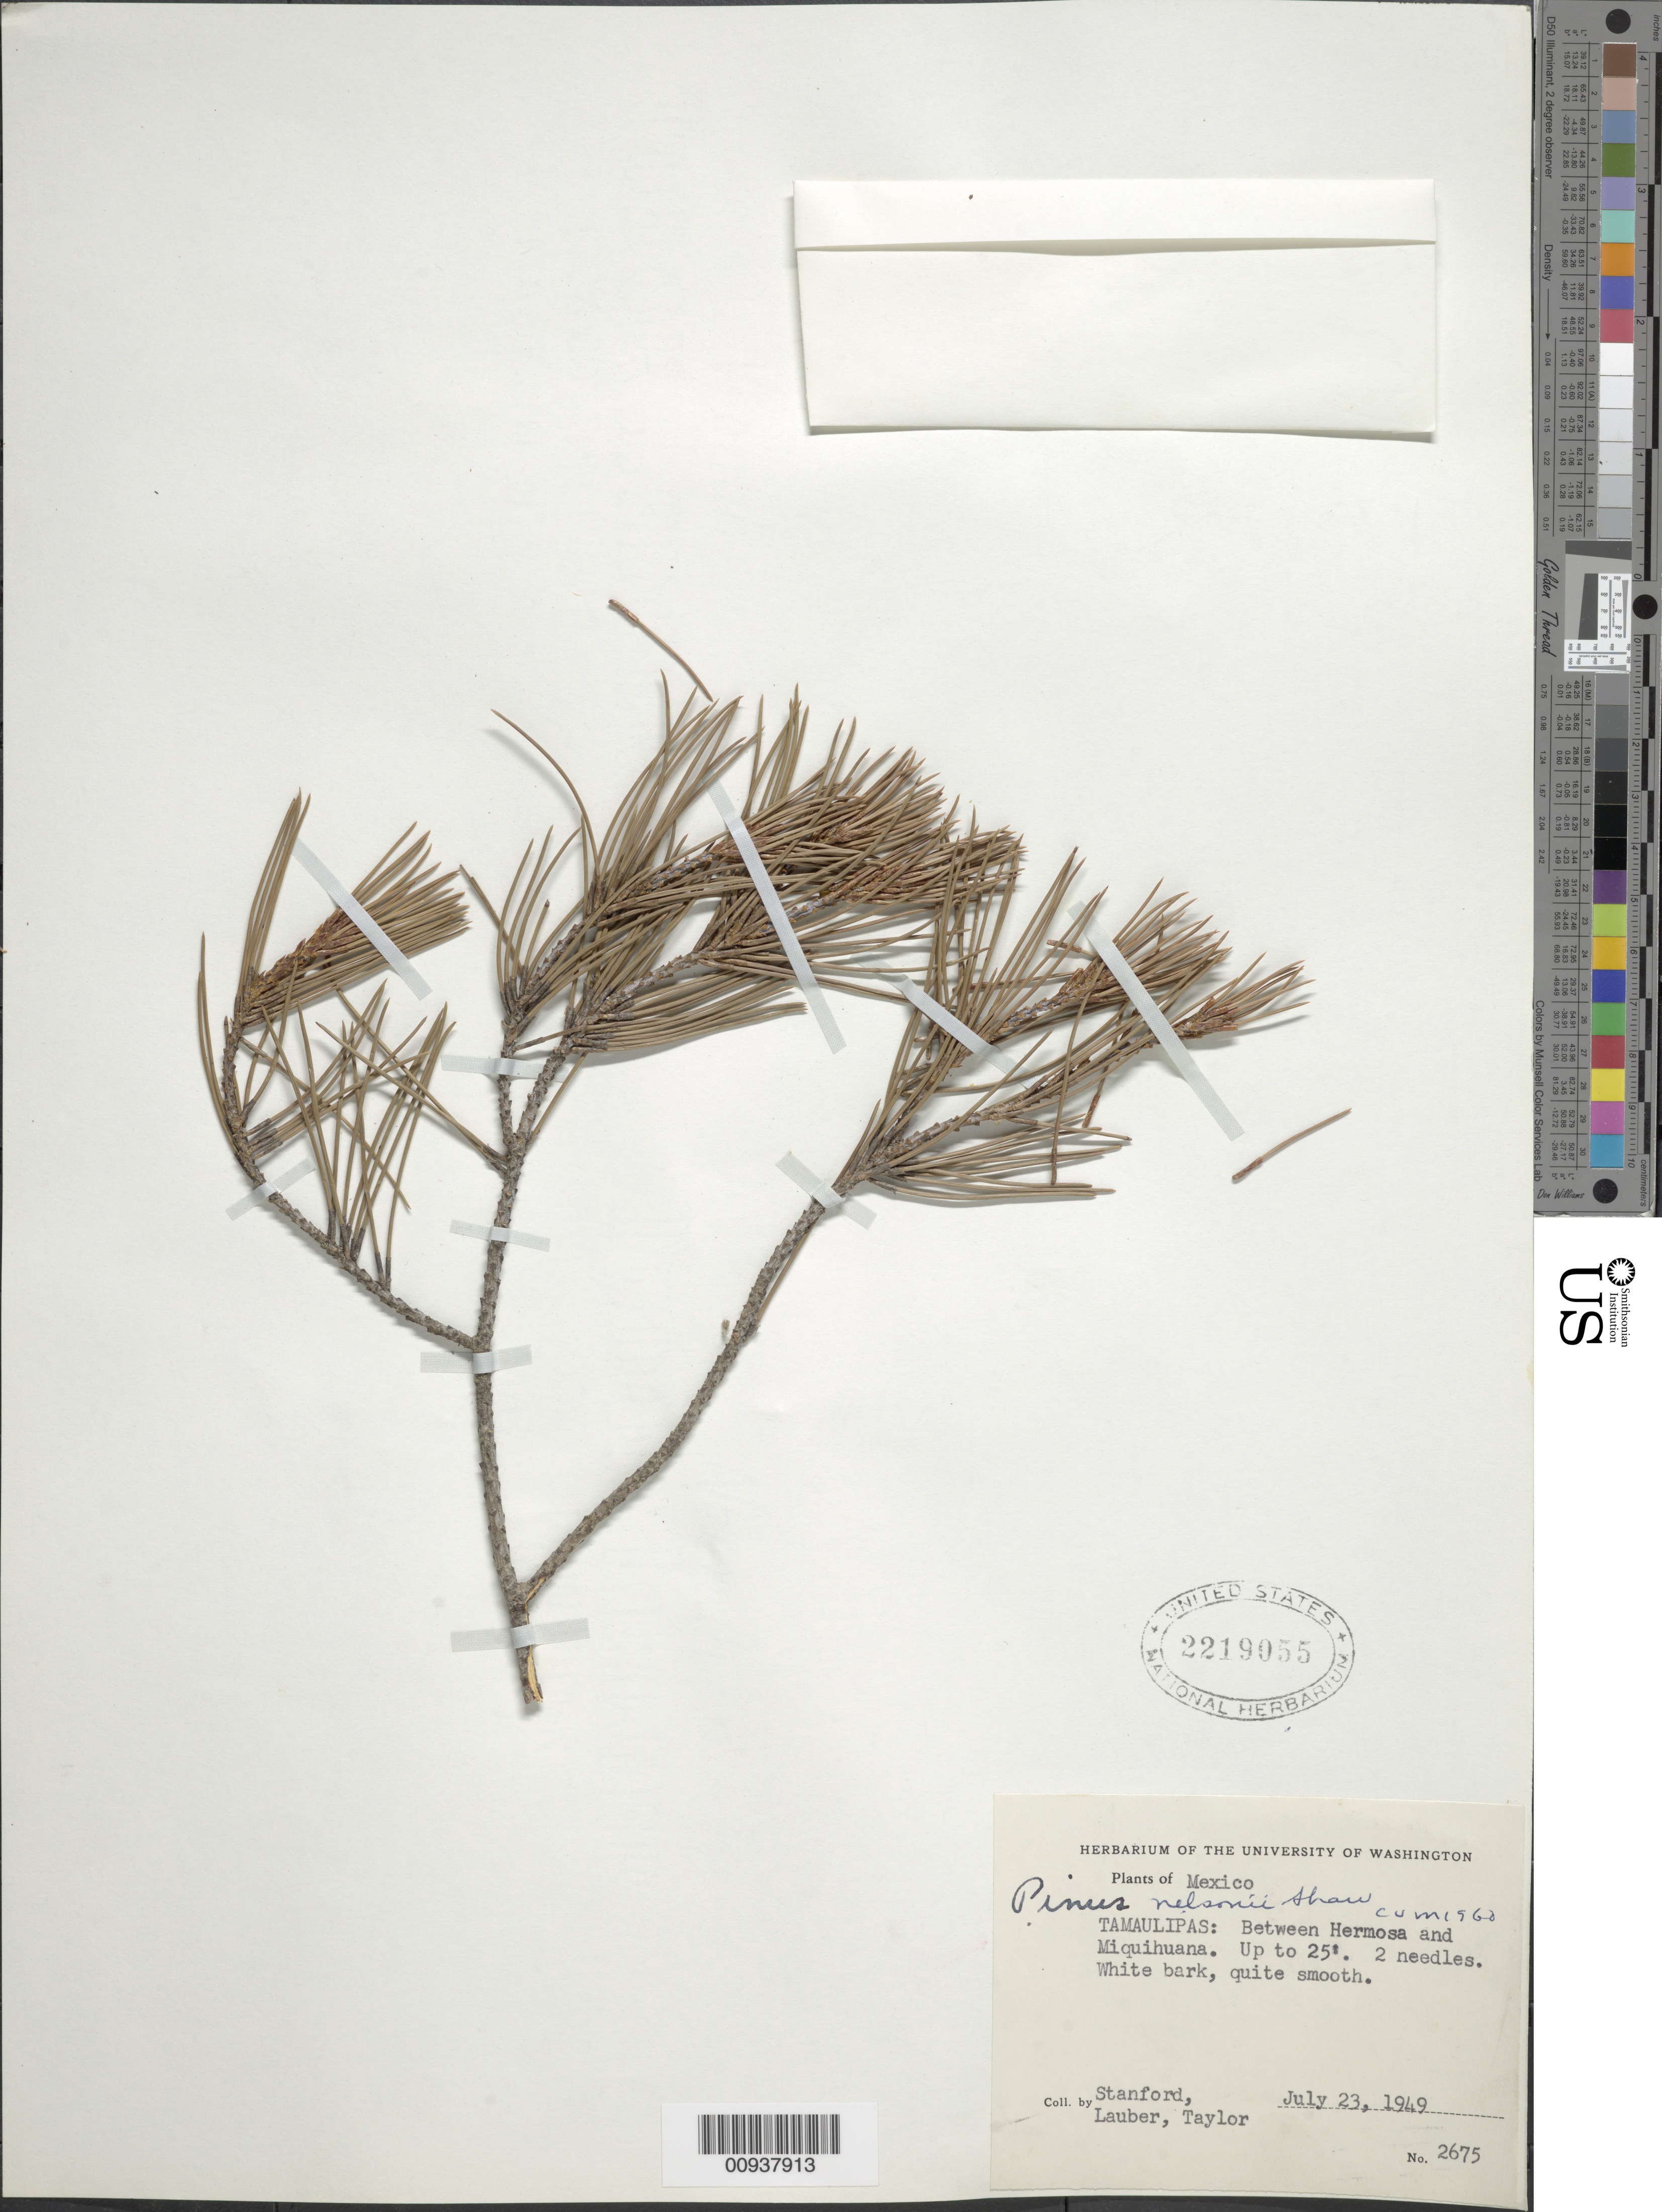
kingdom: Plantae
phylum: Tracheophyta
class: Pinopsida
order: Pinales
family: Pinaceae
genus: Pinus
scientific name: Pinus nelsonii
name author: Shaw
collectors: -. Stanford, Lauber, -- & -- Taylor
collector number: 2675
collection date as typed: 23 Jul 1949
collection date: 1949-07-23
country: Mexico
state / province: Tamaulipas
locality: Between Hermosa and Miquihuana.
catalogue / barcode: US 2219055